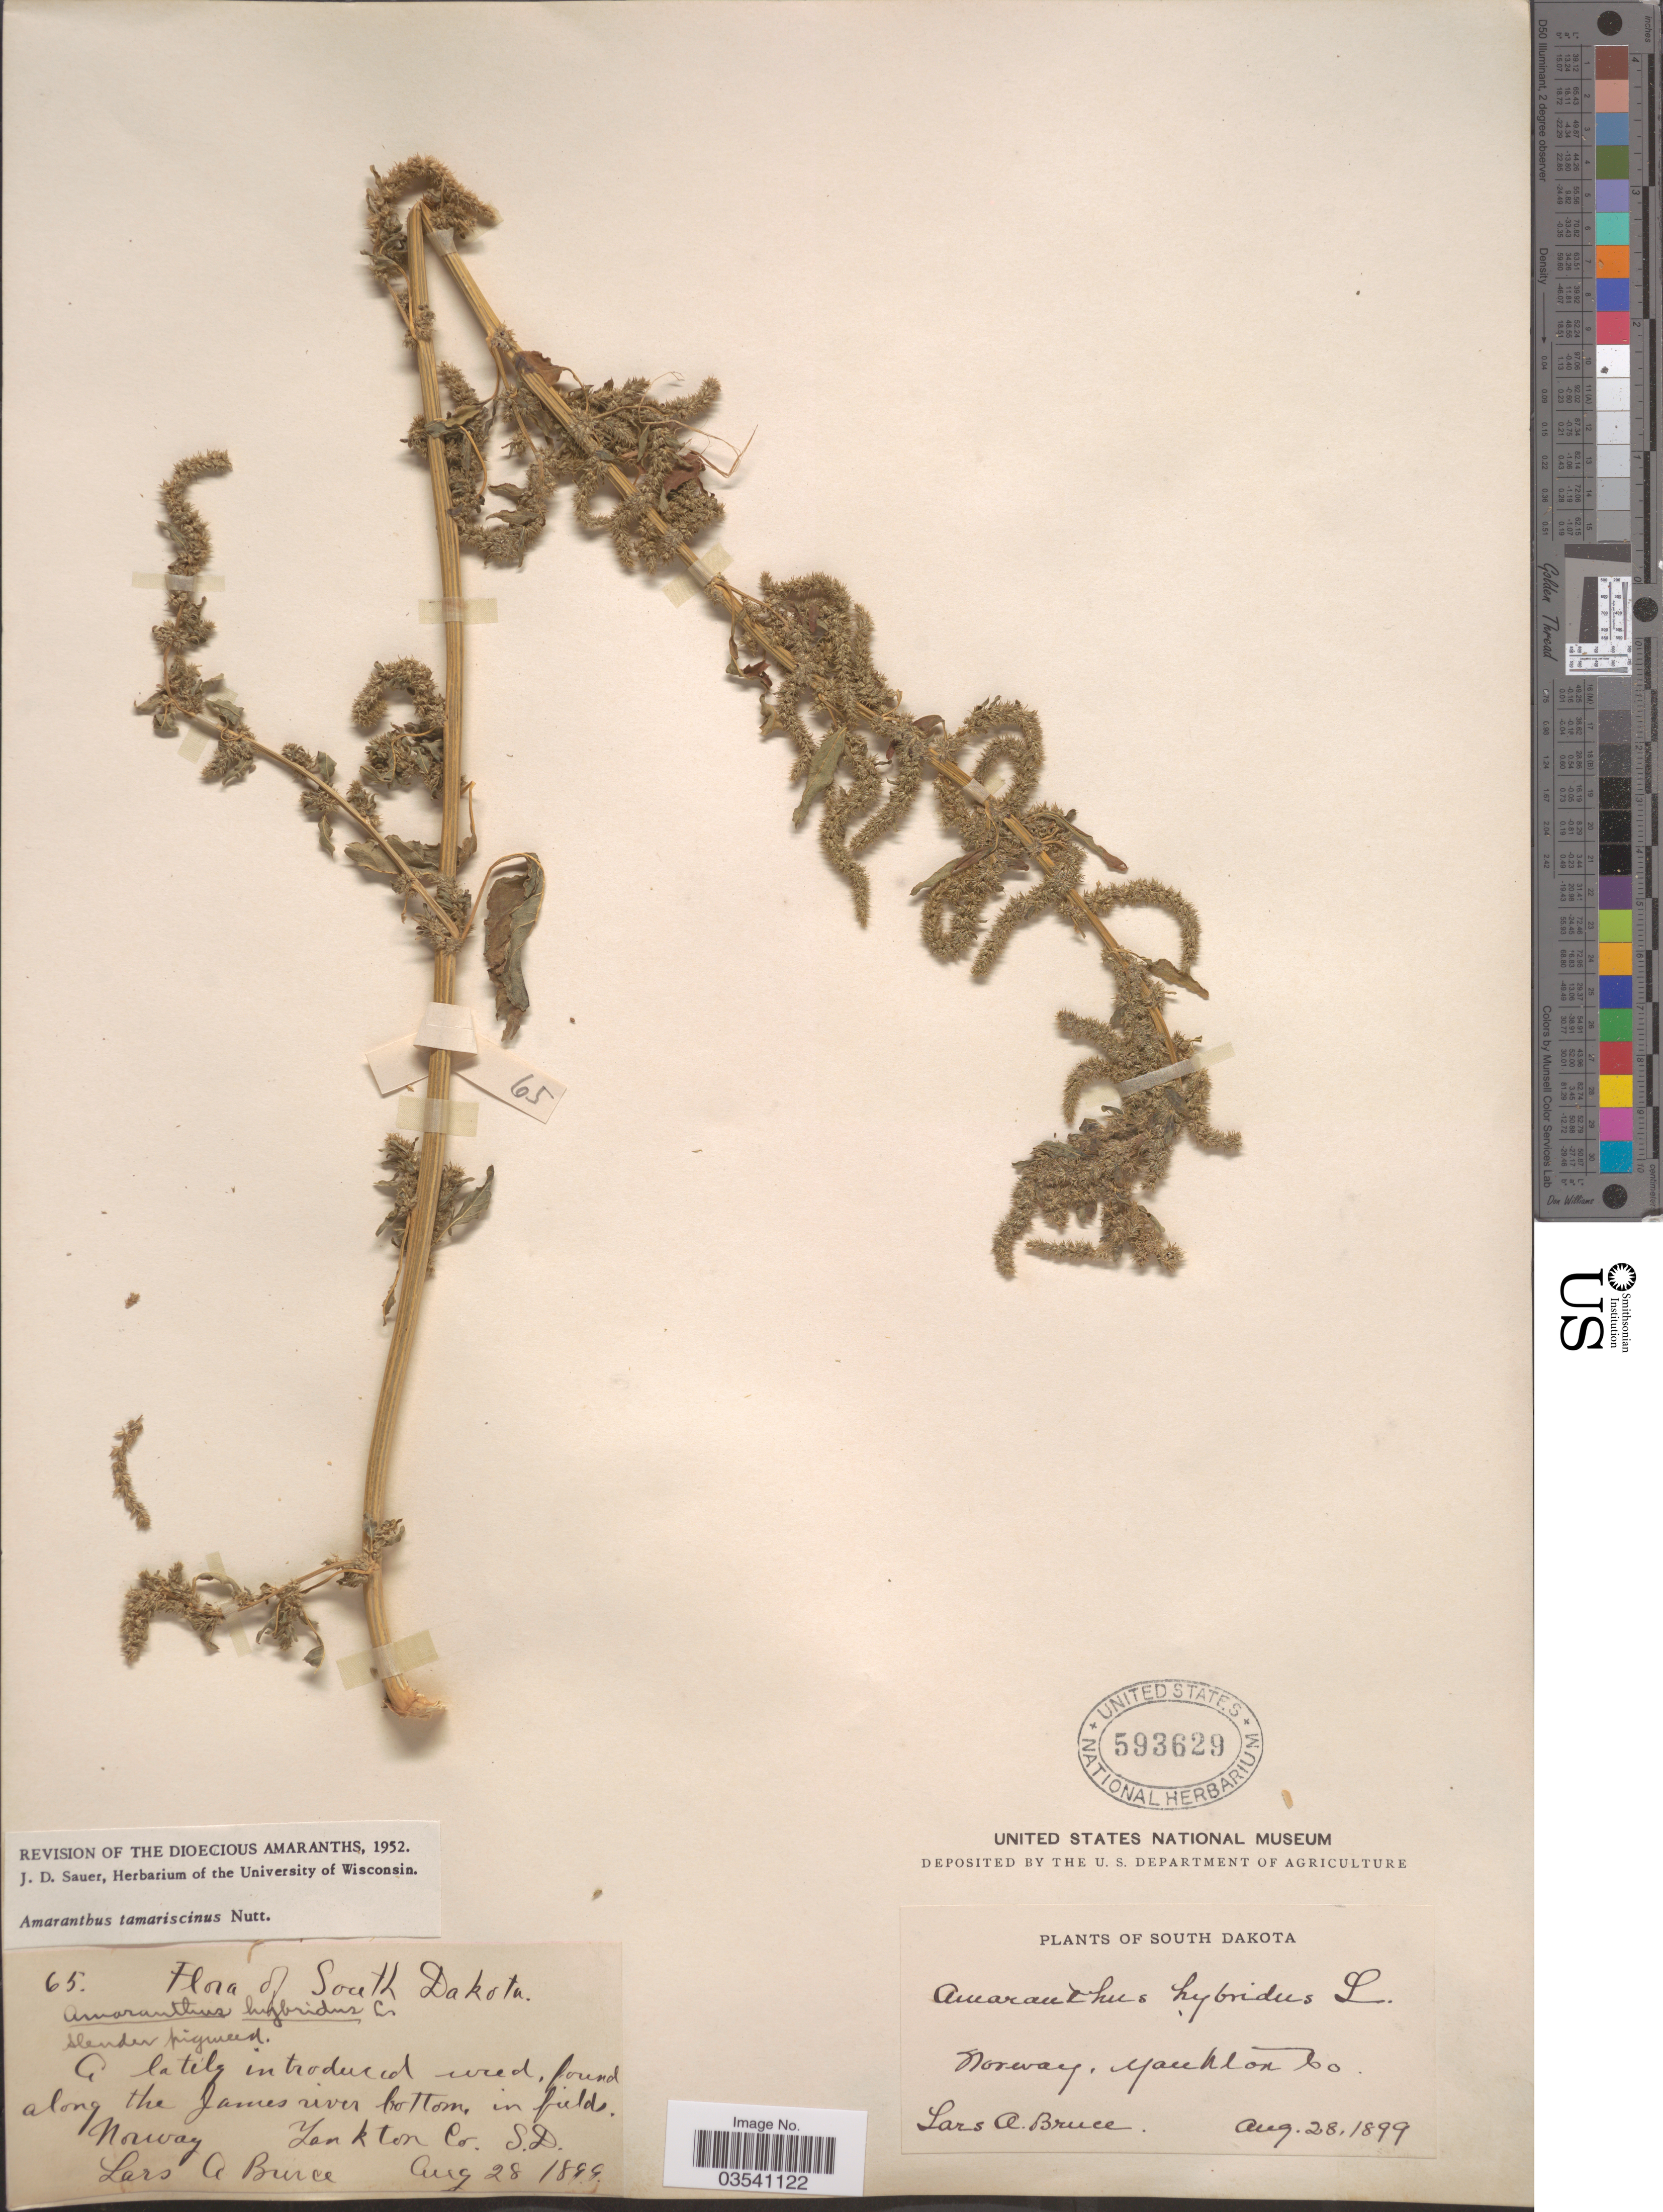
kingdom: Plantae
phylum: Tracheophyta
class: Magnoliopsida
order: Caryophyllales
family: Amaranthaceae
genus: Amaranthus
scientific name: Amaranthus tamariscinus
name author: Nutt.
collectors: L. Bruce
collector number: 65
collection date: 1899-08-28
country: United States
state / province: South Dakota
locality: Along the James river bottom, in fields. Norway, Yankton Co.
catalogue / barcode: US 593629